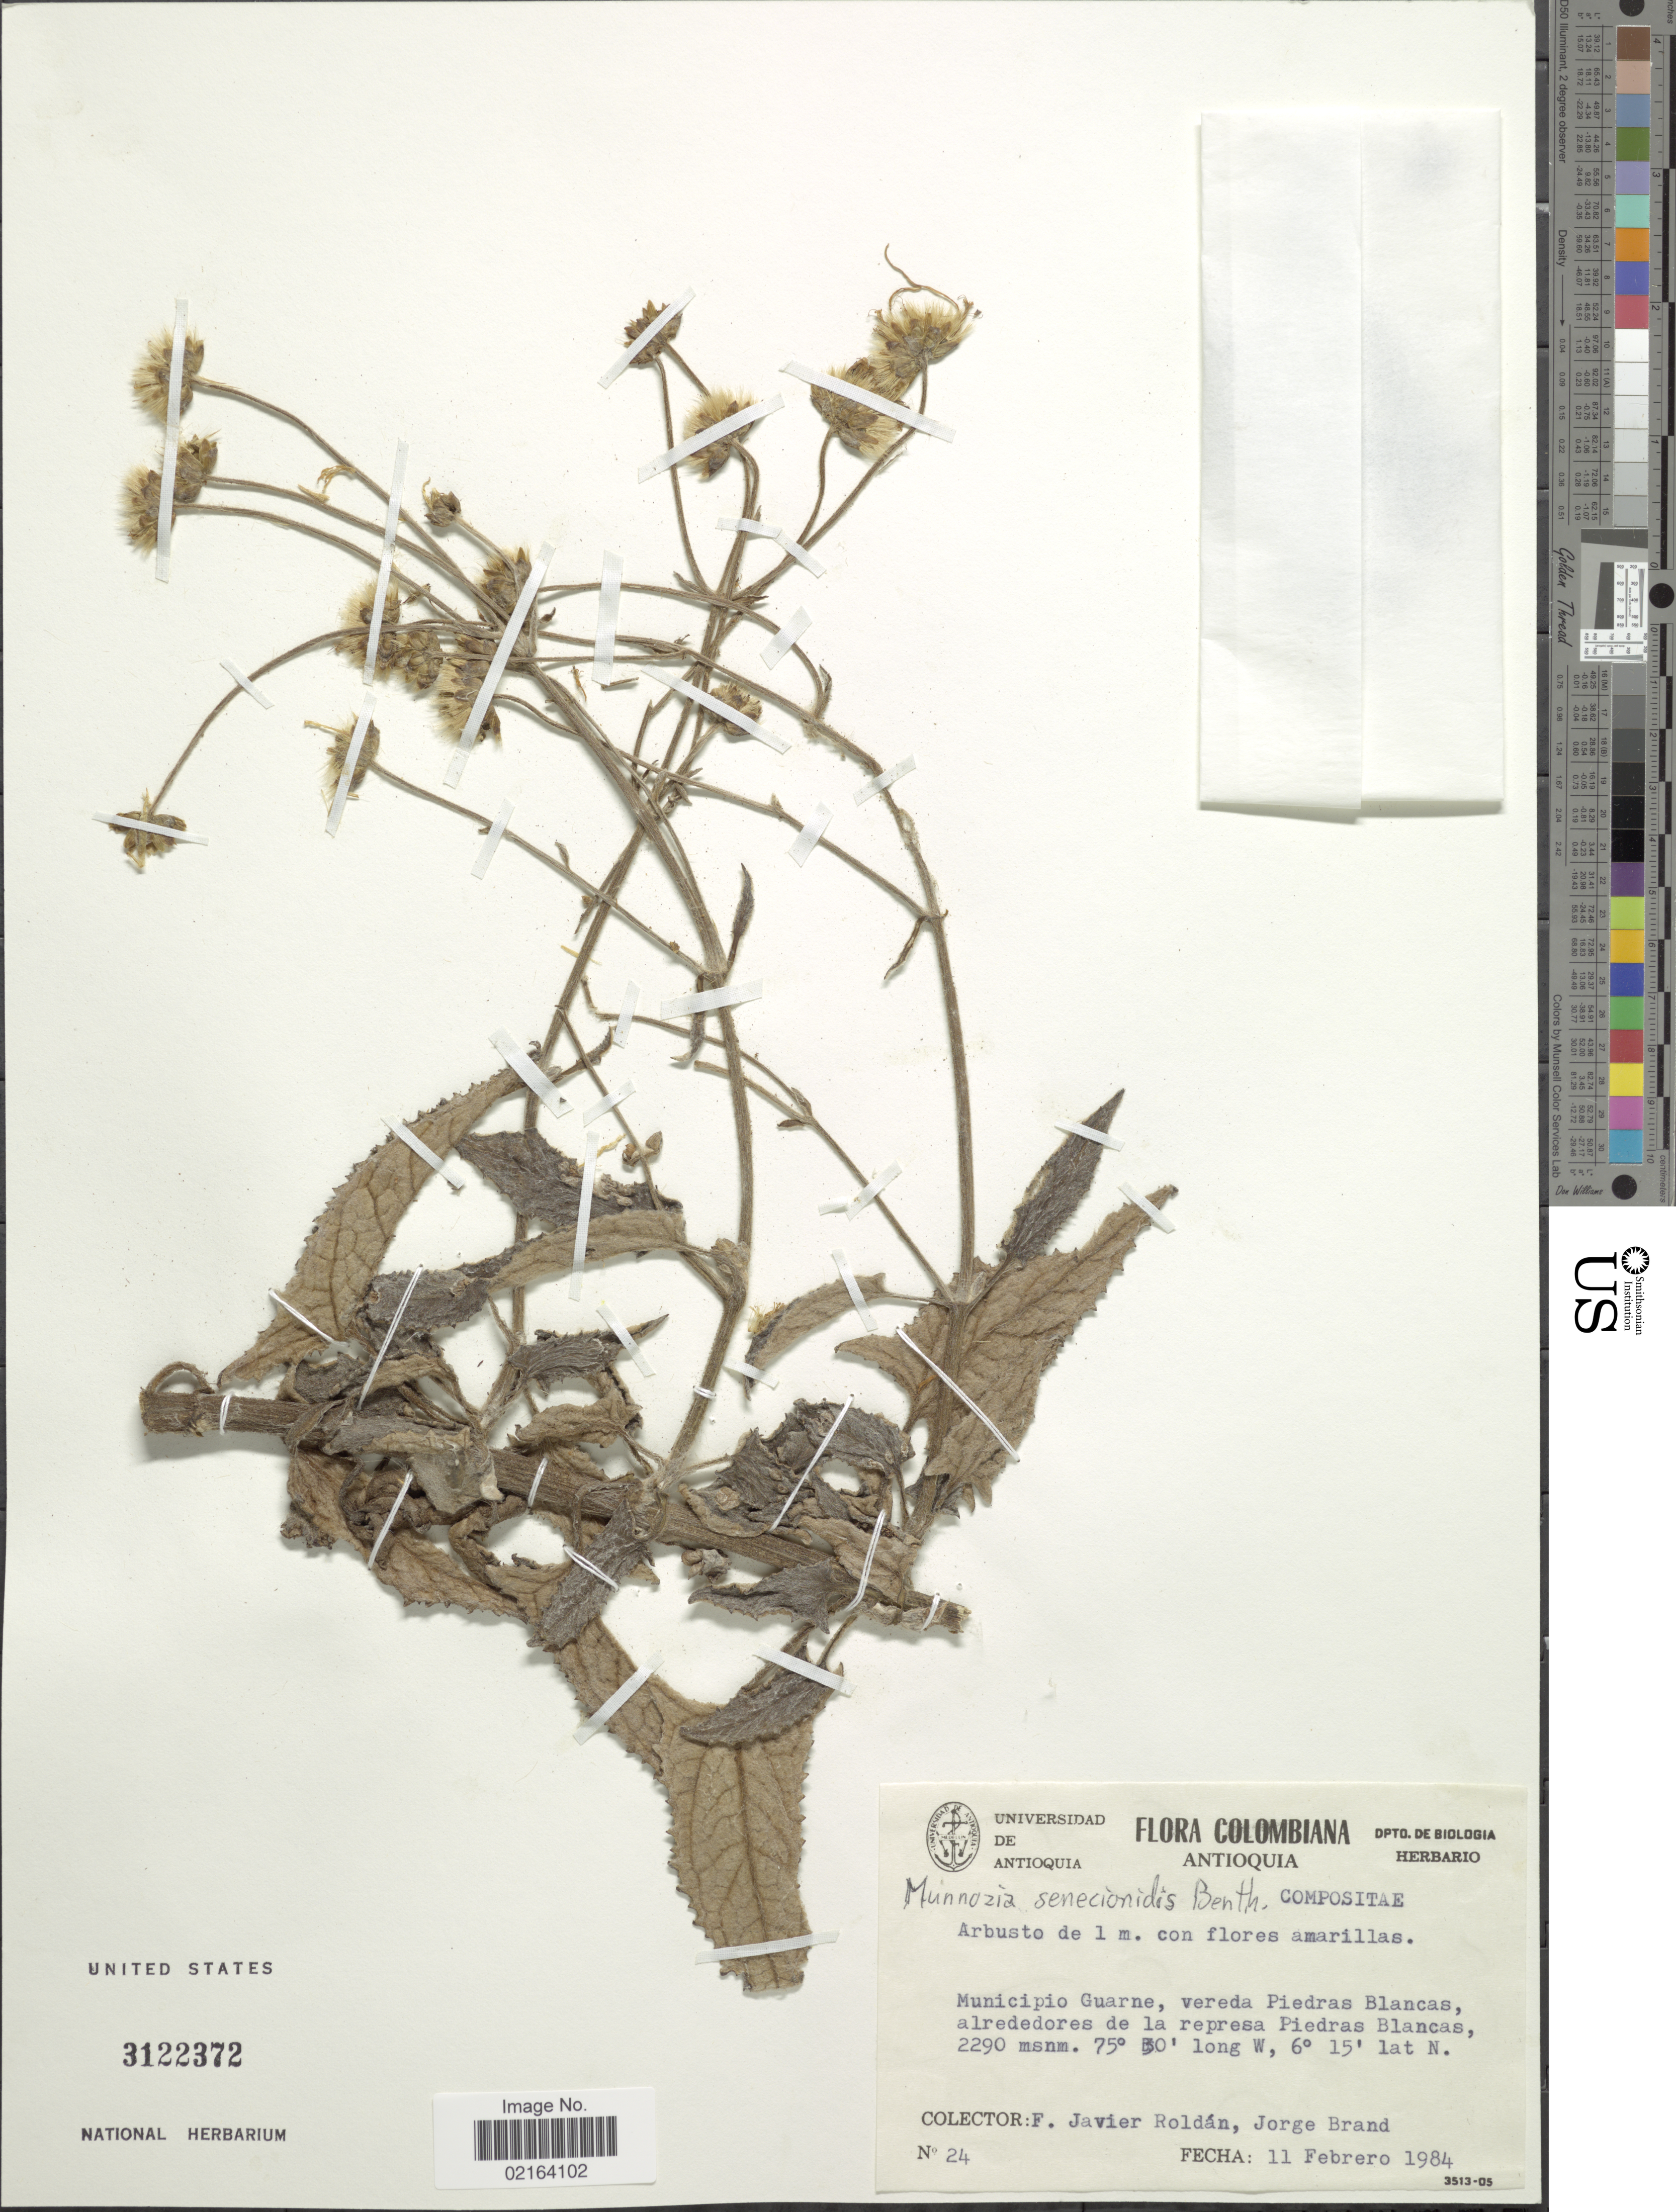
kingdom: Plantae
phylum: Tracheophyta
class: Magnoliopsida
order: Asterales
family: Asteraceae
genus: Munnozia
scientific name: Munnozia senecionidis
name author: Benth.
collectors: F. J. Roldán & J. Brand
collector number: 24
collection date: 1984-02-11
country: Colombia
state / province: Antioquia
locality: Municipio Guarne, vereda Piedras Blancas, alrededores de la represa Piedras Blancas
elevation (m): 2290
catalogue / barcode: US 3122372